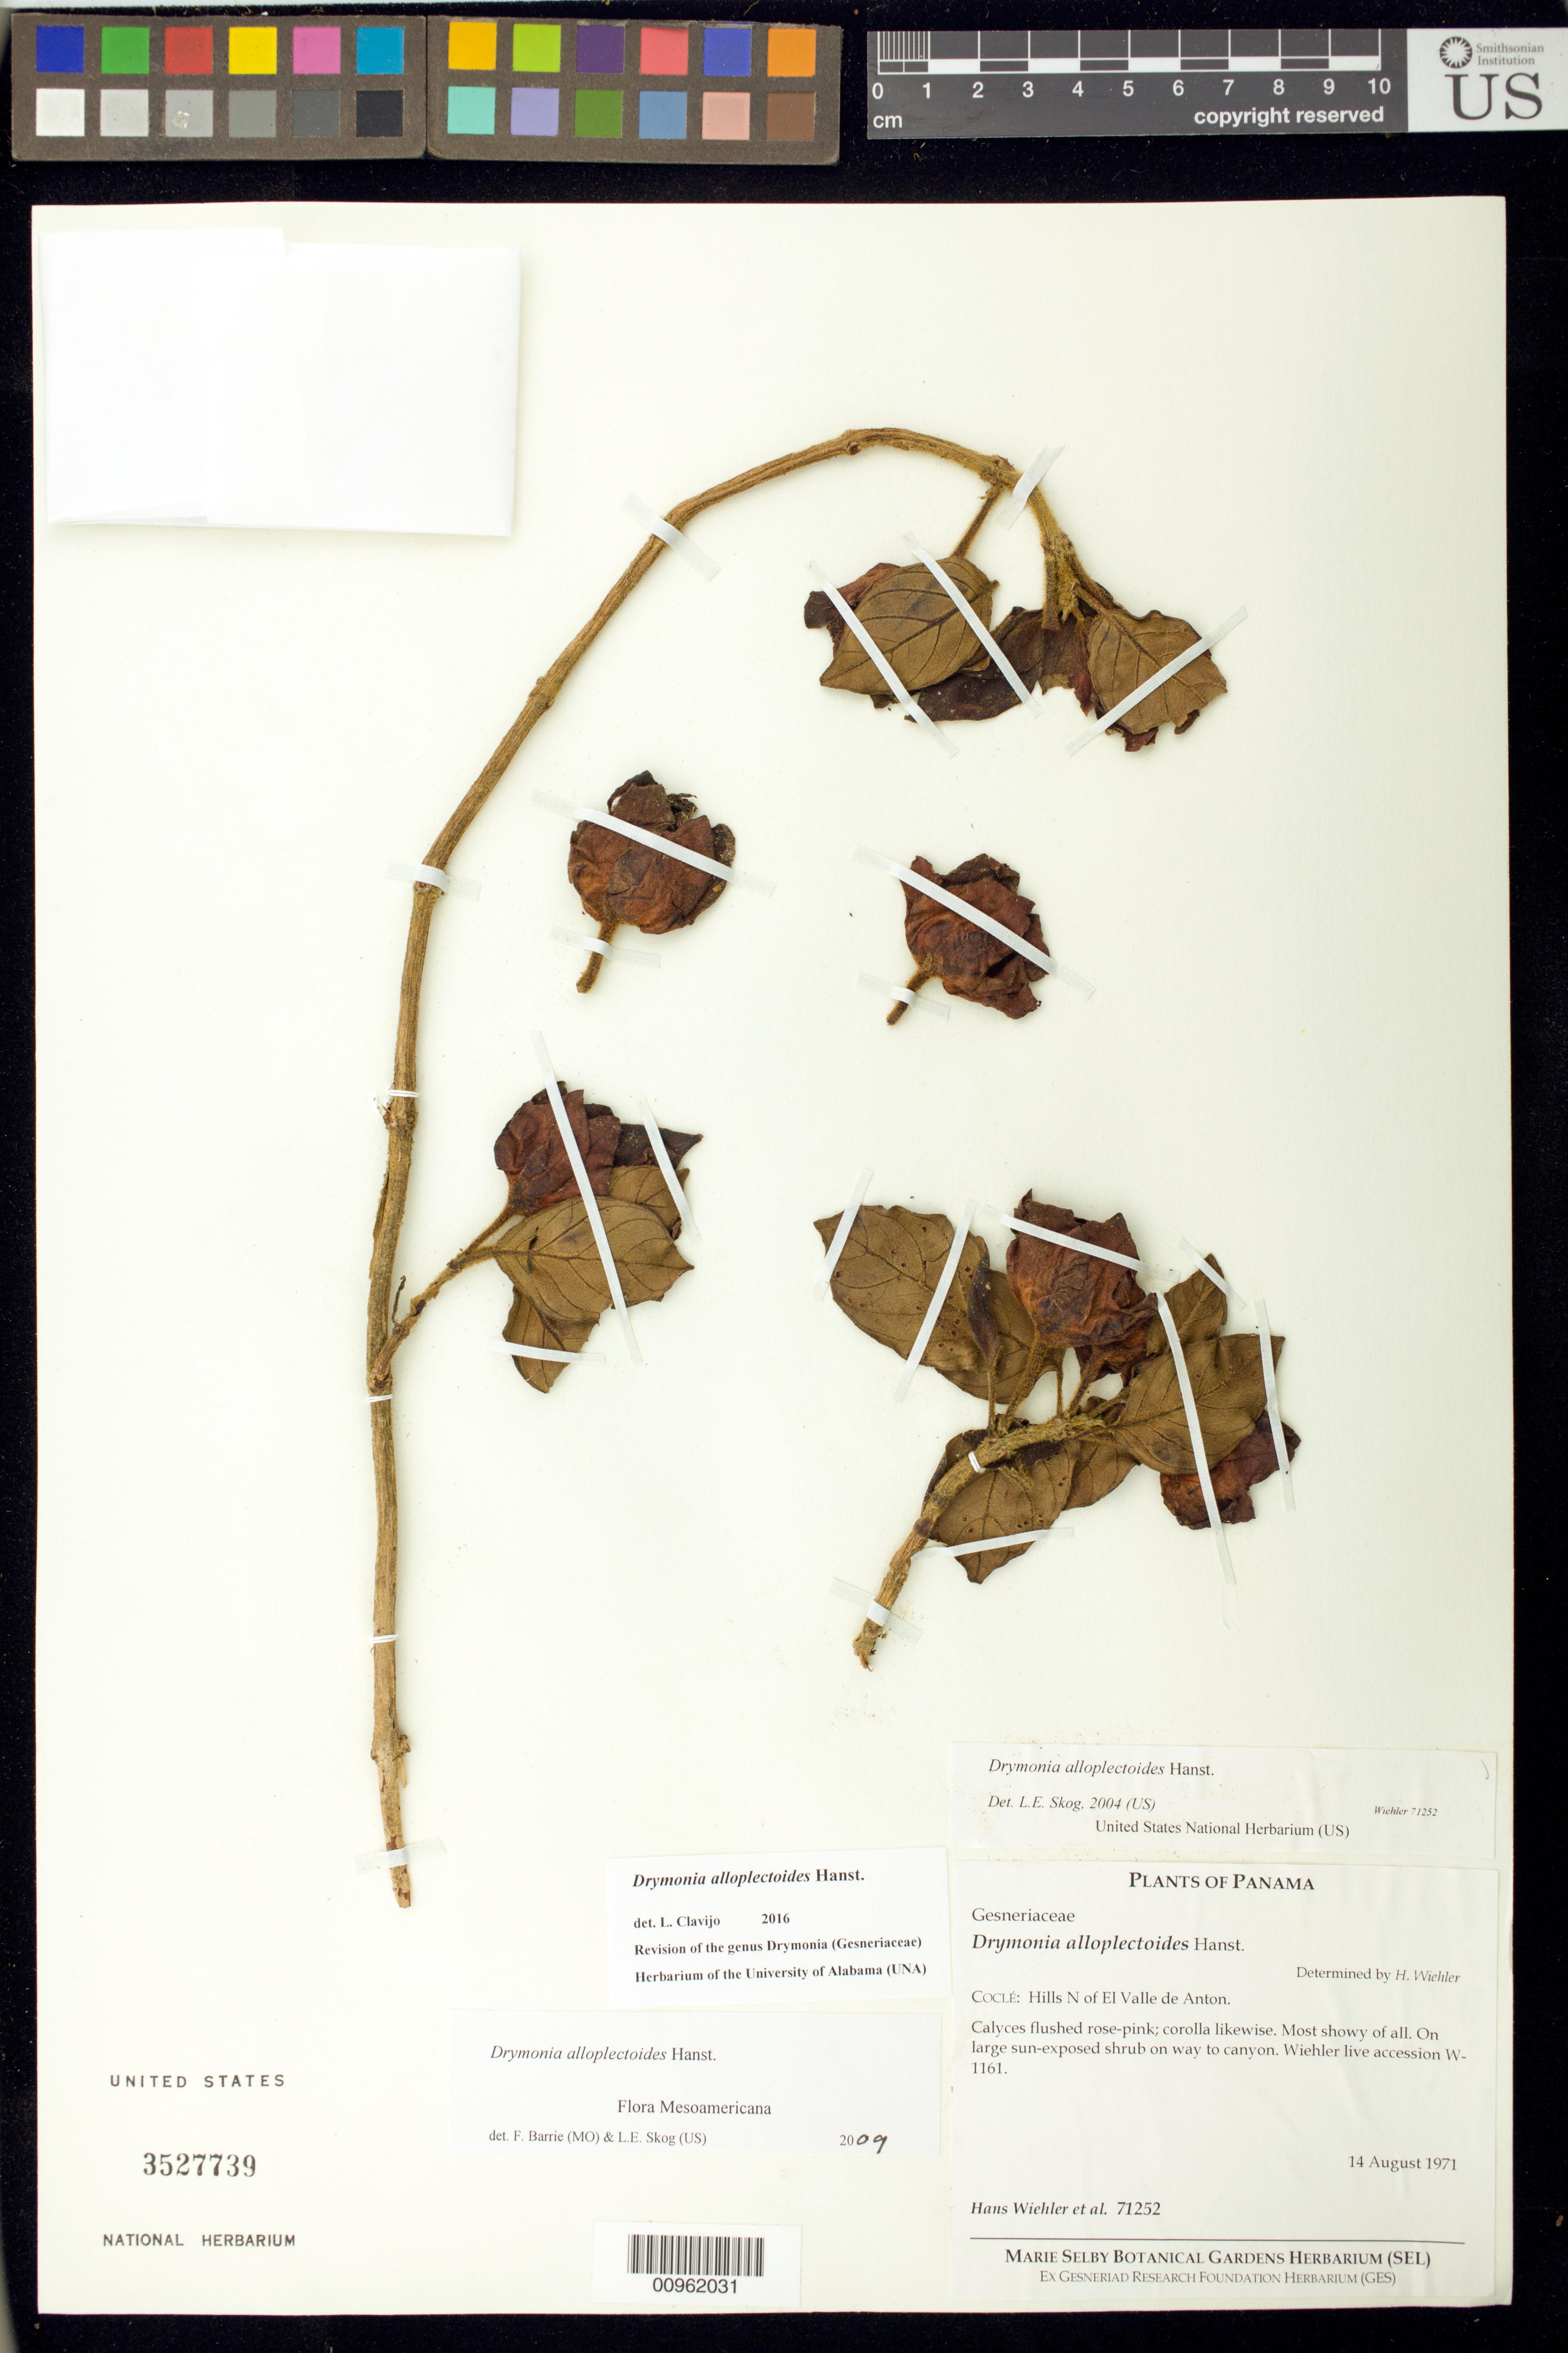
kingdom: Plantae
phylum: Tracheophyta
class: Magnoliopsida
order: Lamiales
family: Gesneriaceae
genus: Drymonia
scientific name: Drymonia alloplectoides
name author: Hanst.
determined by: Skog, Laurence E.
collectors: H. J. Wiehler & et al.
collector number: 71252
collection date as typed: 14 Aug 1971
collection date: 1971-08-14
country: Panama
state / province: Coclé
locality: Coclé: Hills N of El Valle de Anton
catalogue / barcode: US 3527739